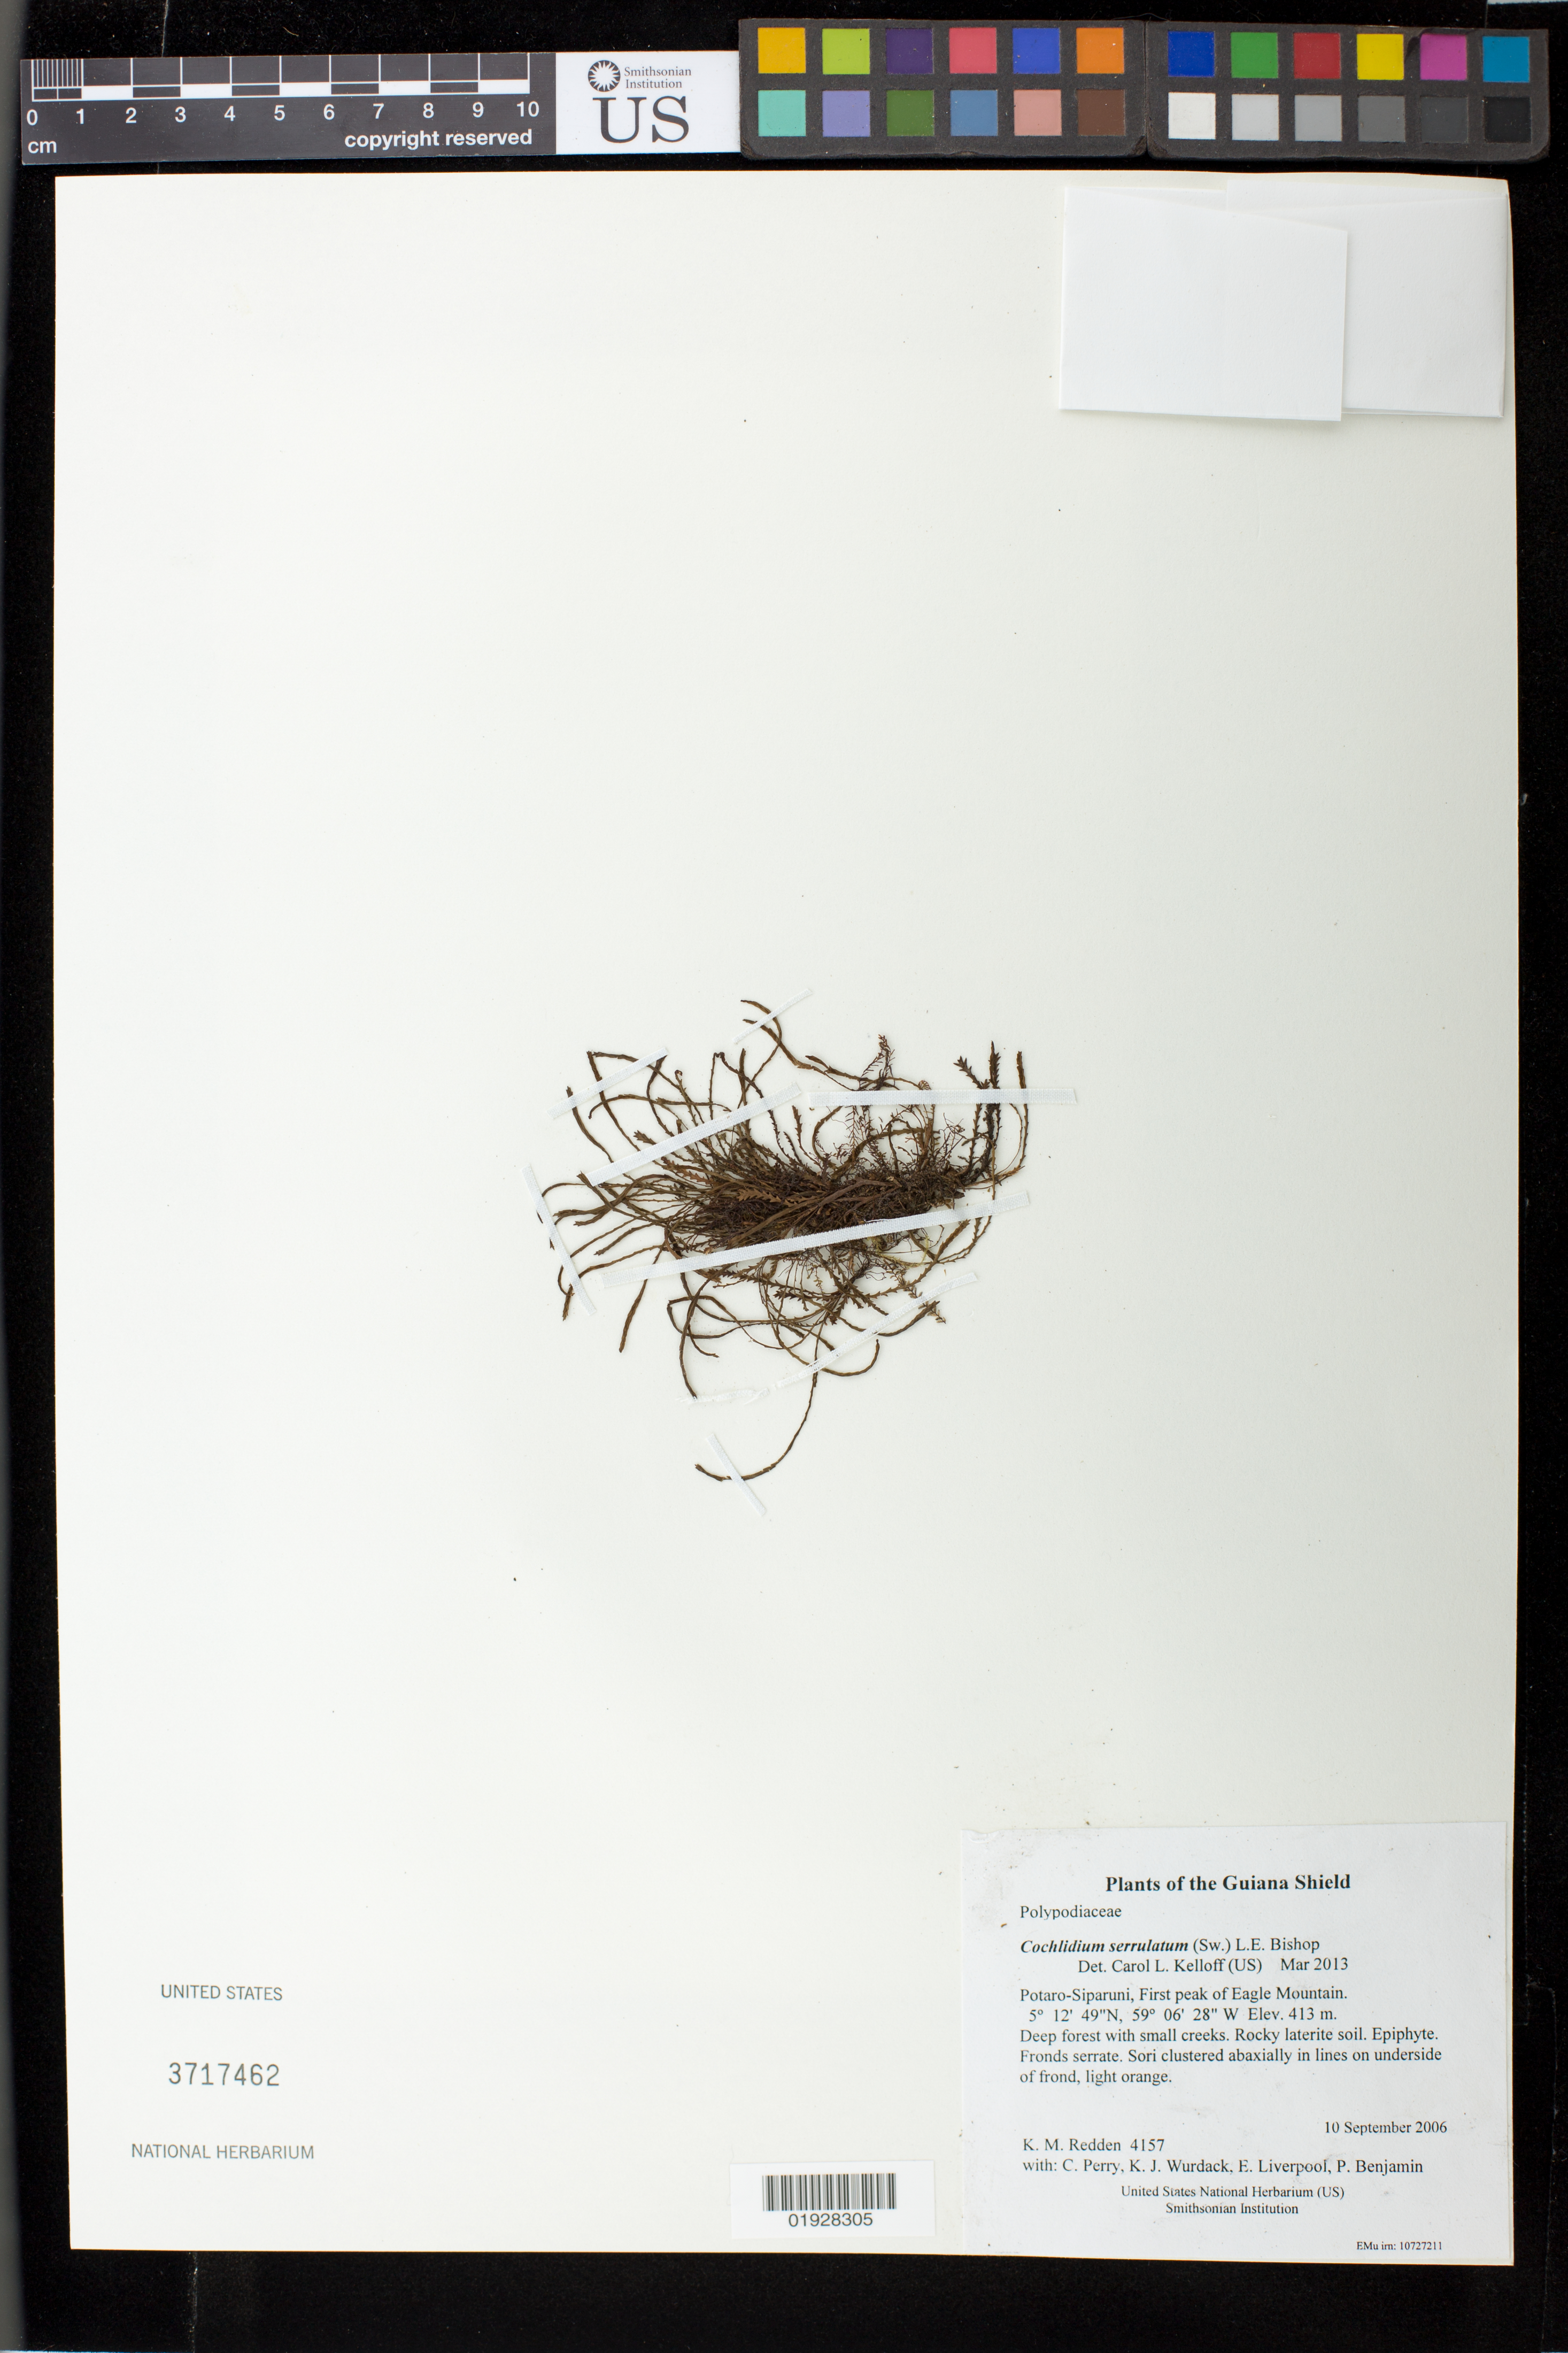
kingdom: Plantae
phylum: Tracheophyta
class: Polypodiopsida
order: Polypodiales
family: Polypodiaceae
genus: Cochlidium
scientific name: Cochlidium serrulatum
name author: (Sw.) L.E. Bishop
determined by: Kelloff, Carol L., (US), Smithsonian Institution - National Museum of Natural History (UNITED STATES)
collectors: K. M. Redden, C. Perry, K. Wurdack, E. Liverpool, P. Benjamin & C. E. Hinchliff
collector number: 4157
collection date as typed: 10 September 2006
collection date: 2006-09-10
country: Guyana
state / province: Potaro-Siparuni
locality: First peak of Eagle Mountain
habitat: Deep forest with small creeks. Rocky laterite soil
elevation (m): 413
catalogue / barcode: US 3717462